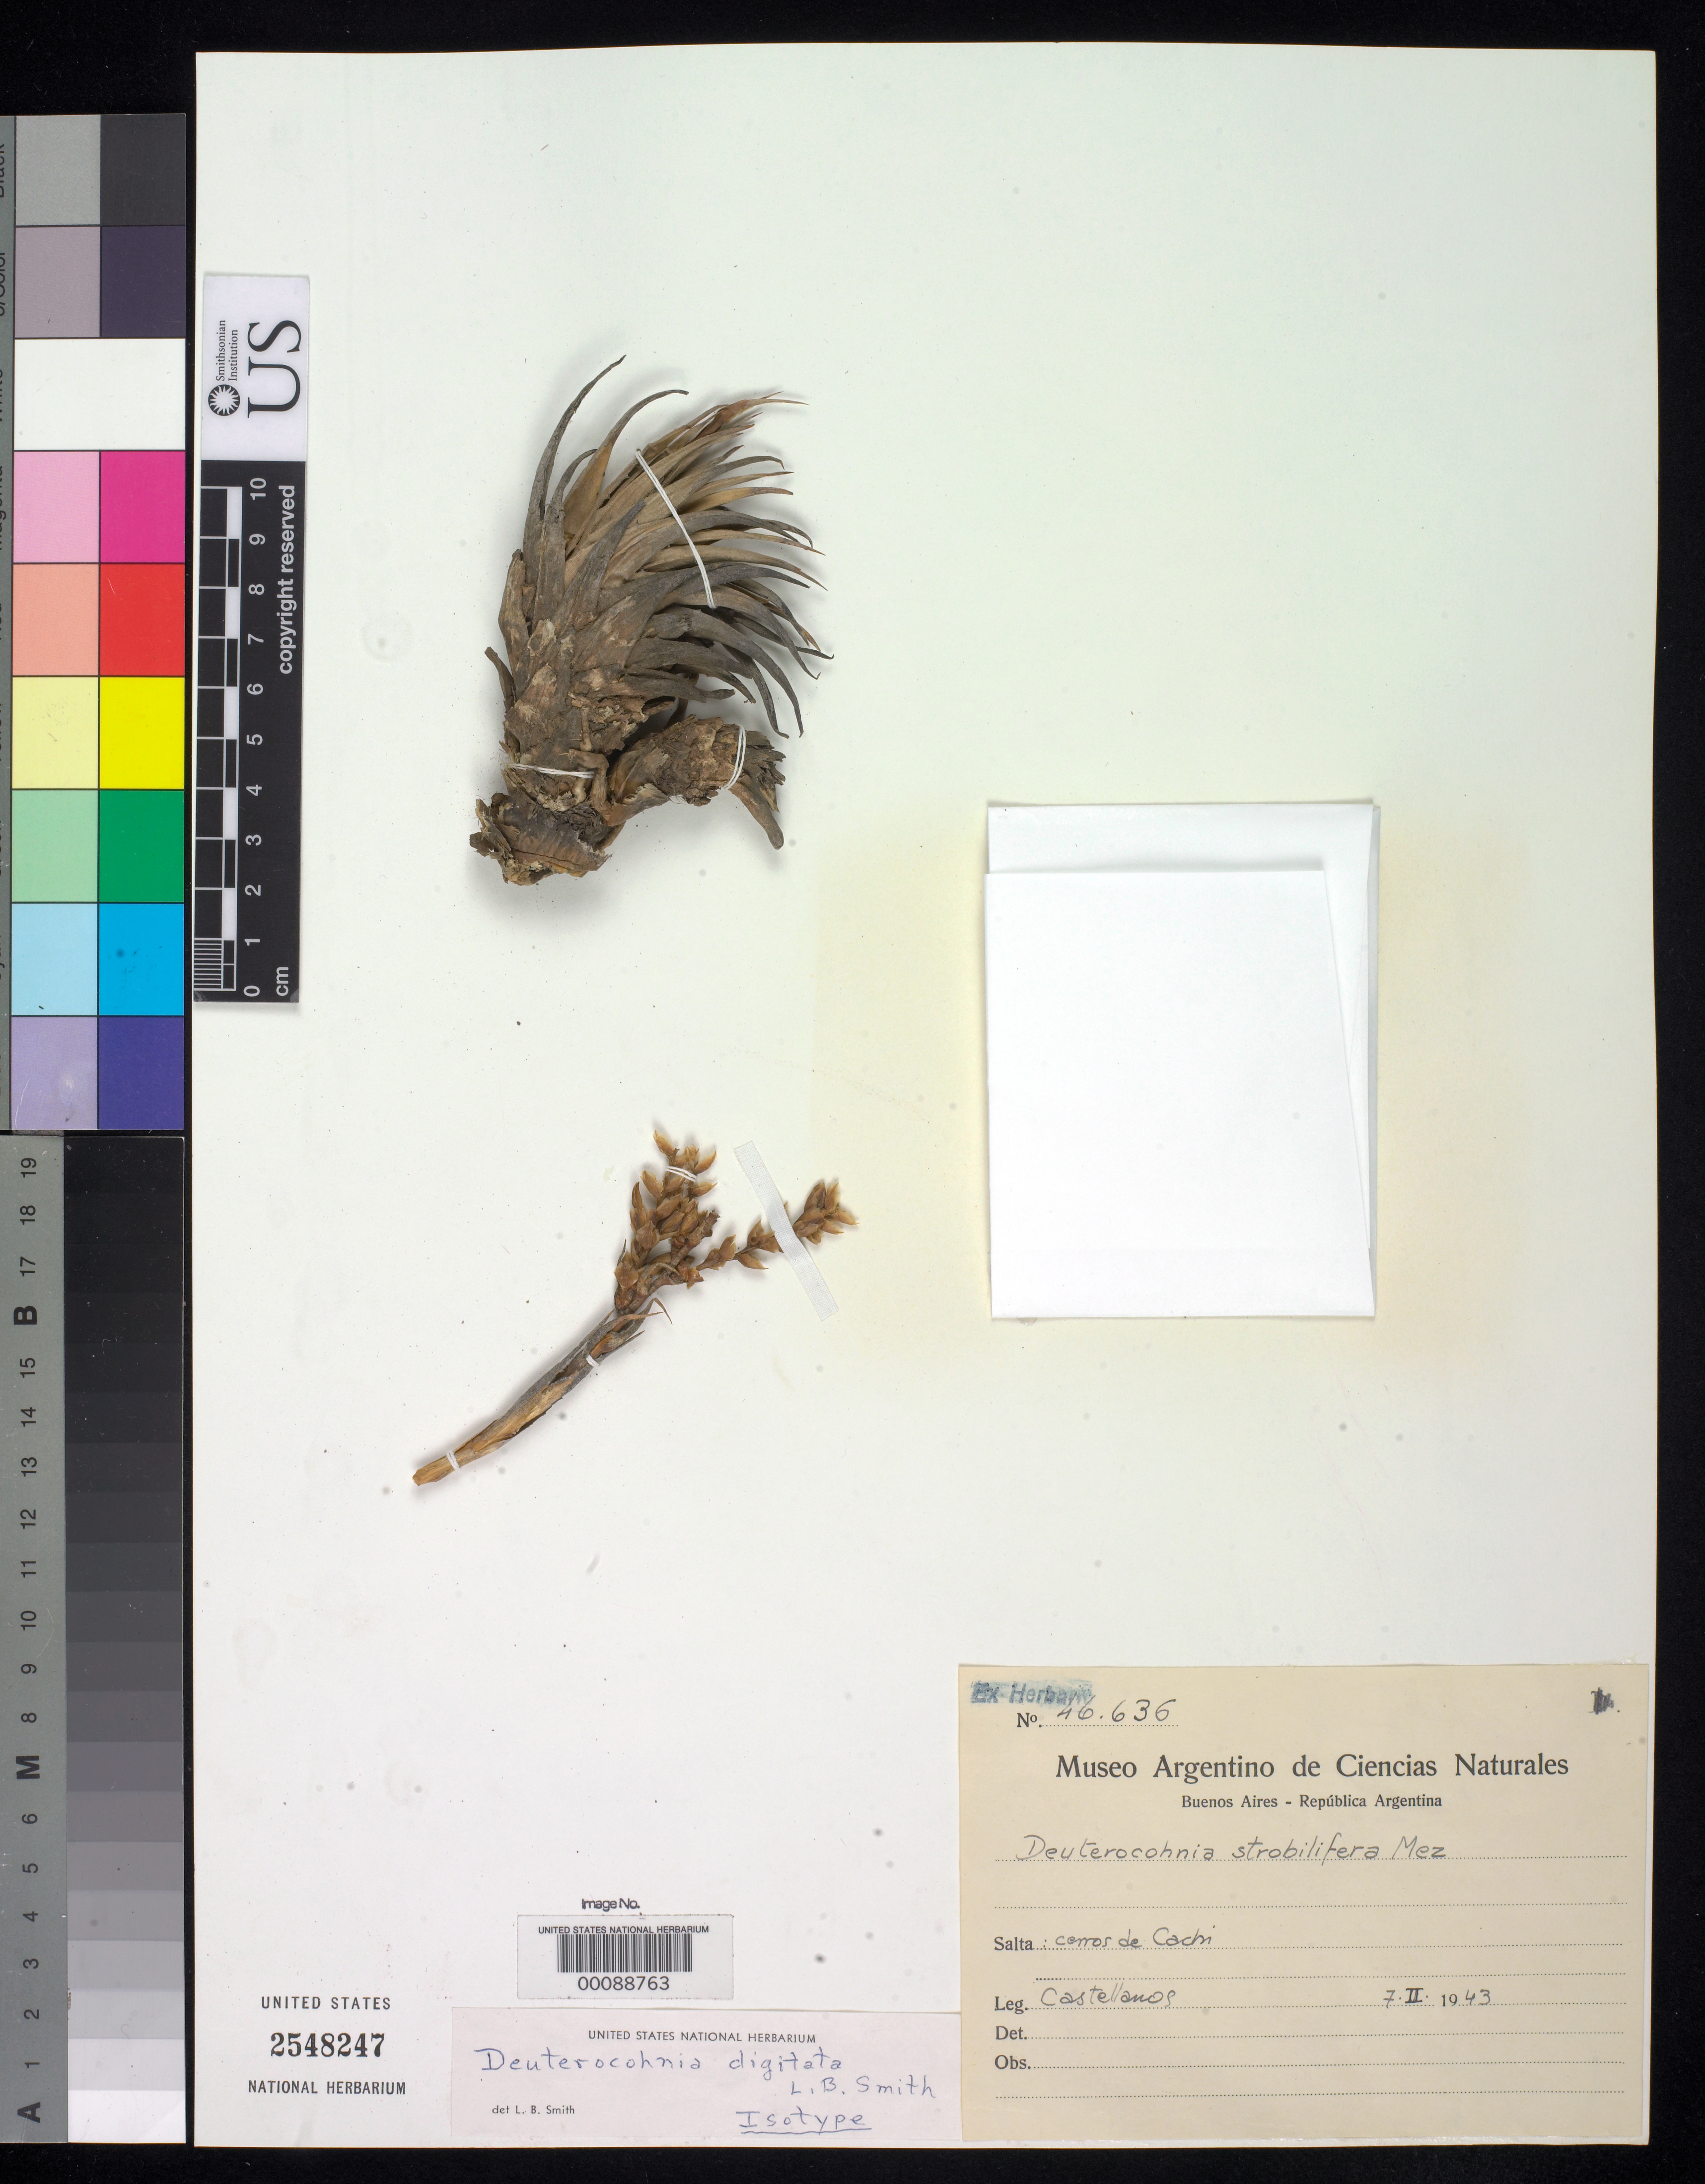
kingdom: Plantae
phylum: Tracheophyta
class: Liliopsida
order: Poales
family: Bromeliaceae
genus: Deuterocohnia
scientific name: Deuterocohnia digitata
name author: L.B. Sm.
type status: Isotype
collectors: A. Castellanos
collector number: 46636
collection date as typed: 07 Feb 1943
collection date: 1943-02-07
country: Argentina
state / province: Salta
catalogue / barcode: US 2548247